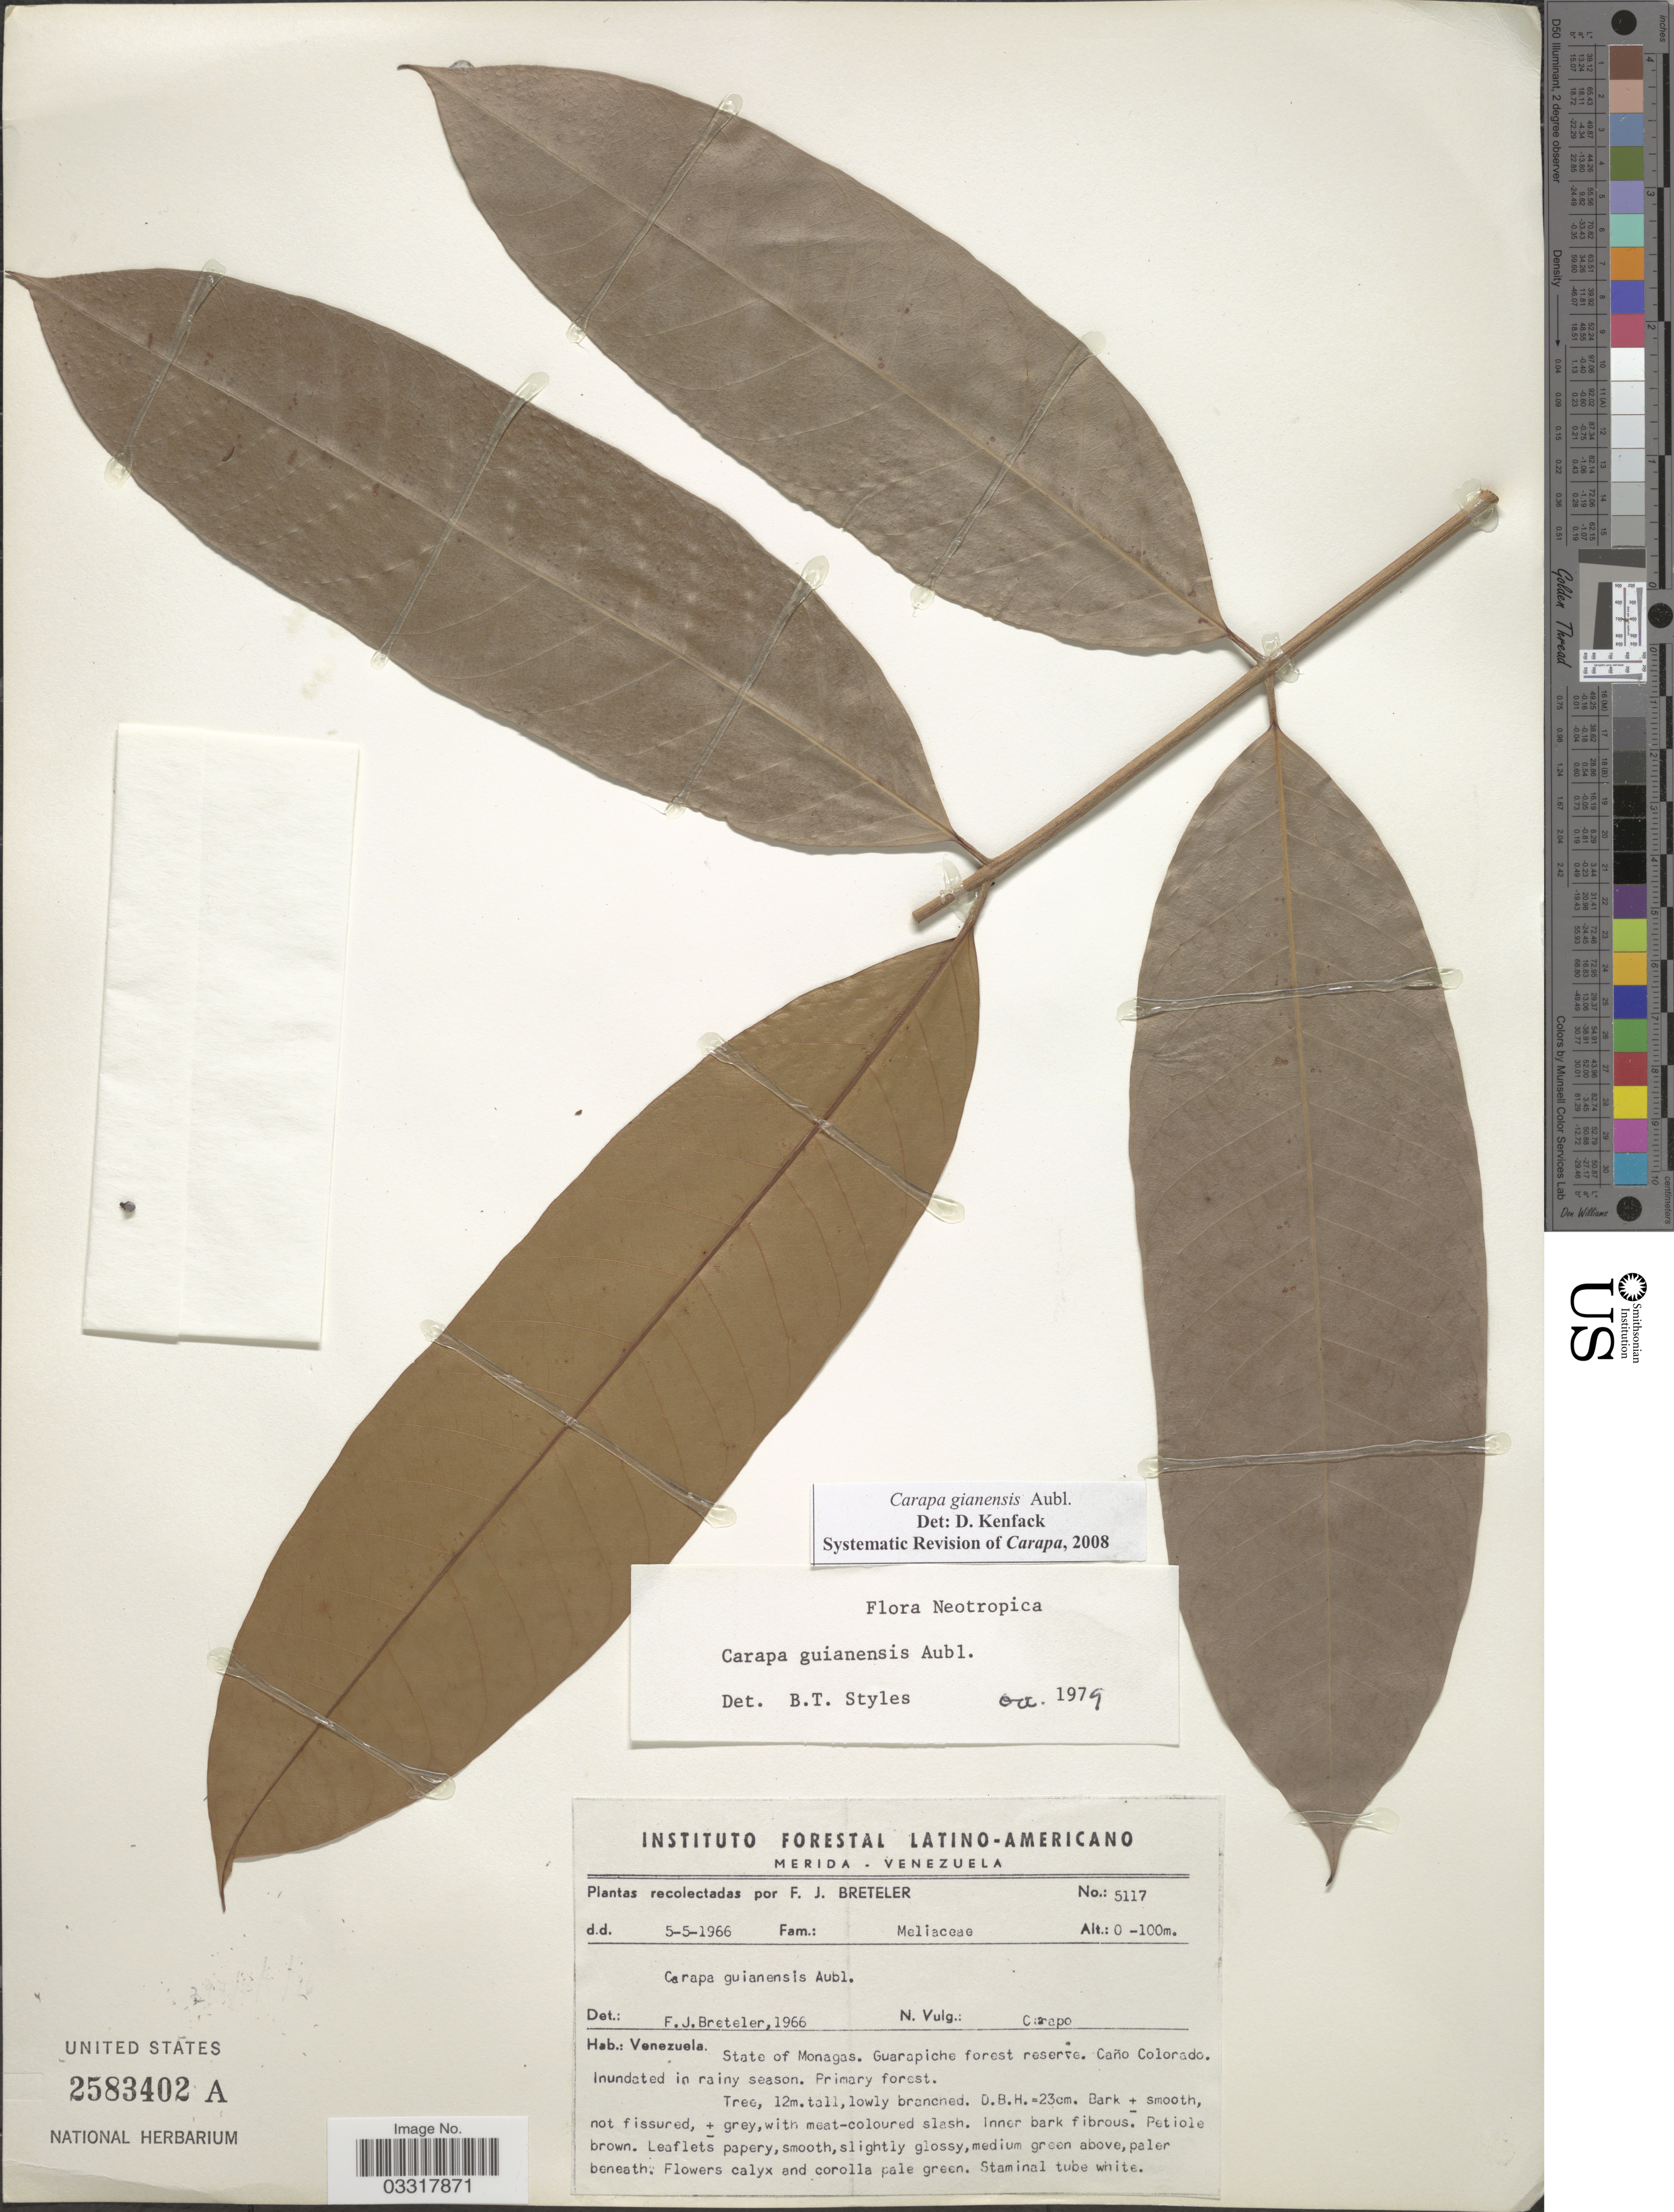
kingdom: Plantae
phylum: Tracheophyta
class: Magnoliopsida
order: Sapindales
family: Meliaceae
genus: Carapa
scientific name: Carapa guianensis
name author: Aubl.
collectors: F. J. Breteler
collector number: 5117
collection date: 1966-05-05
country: Venezuela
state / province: Monagas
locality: Guarapiche forest reserve. Caño Colorado.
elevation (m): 0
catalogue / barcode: US 2583402A